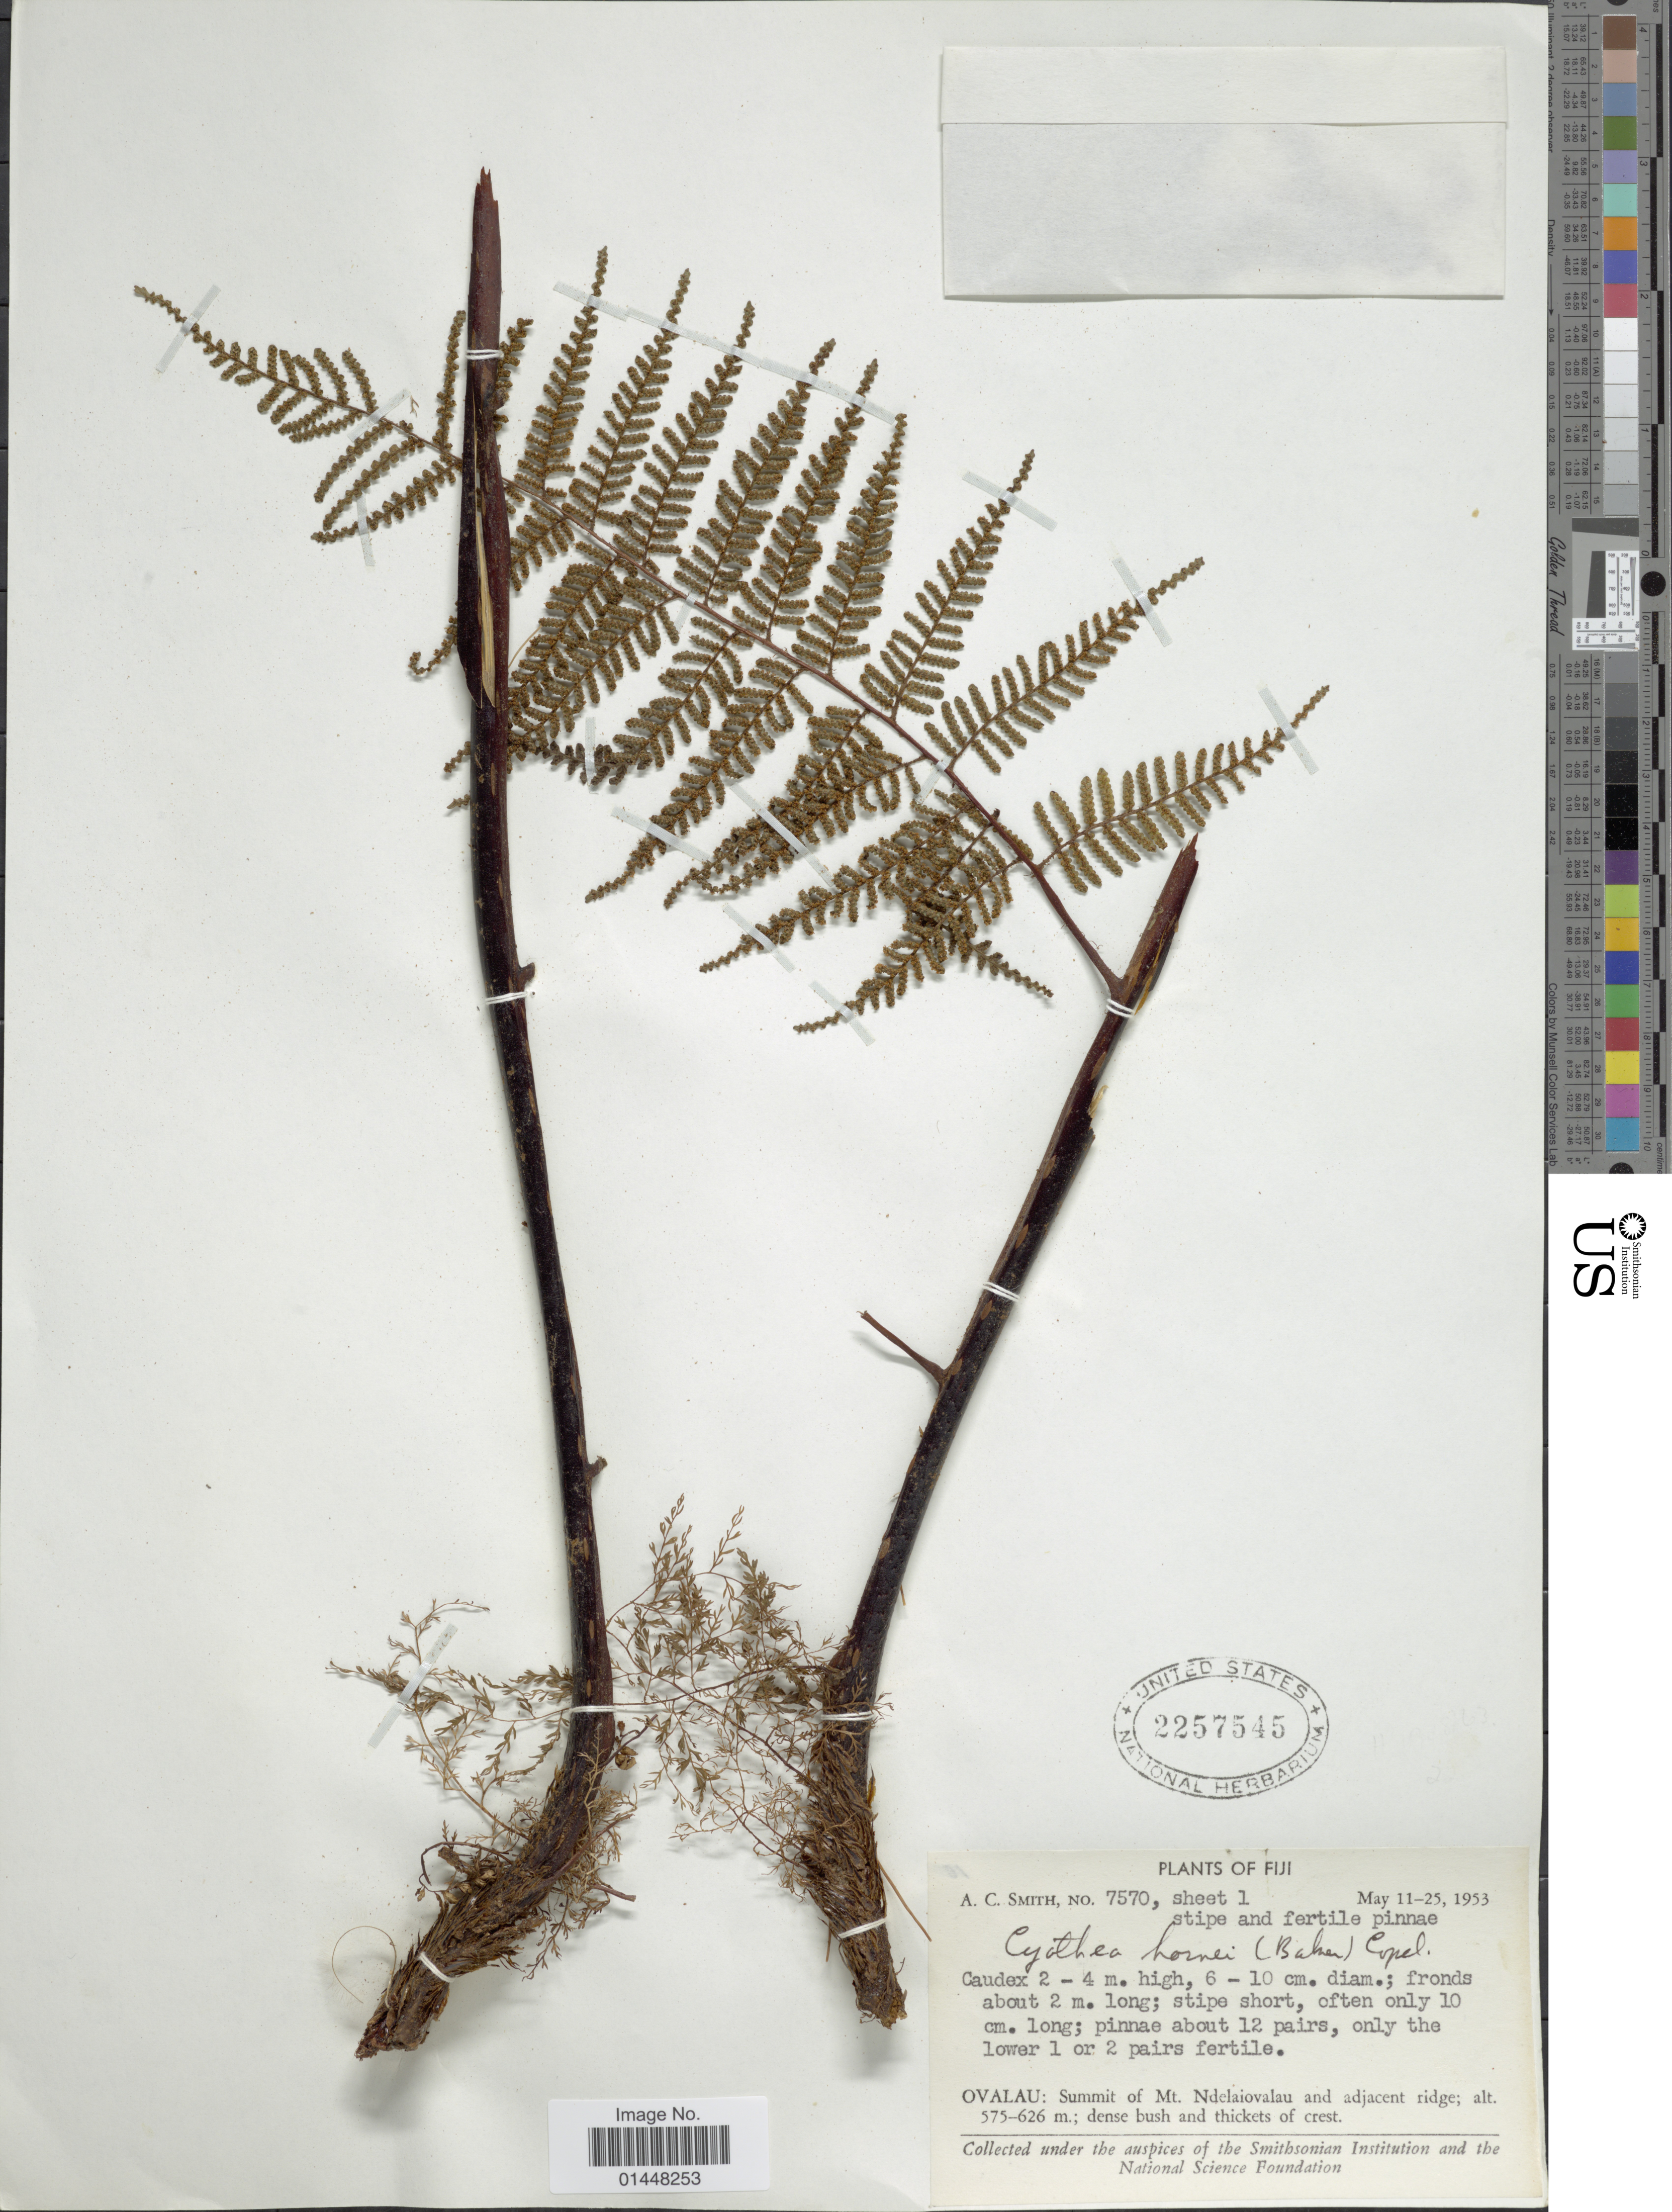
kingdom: Plantae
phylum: Tracheophyta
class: Polypodiopsida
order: Cyatheales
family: Cyatheaceae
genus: Gymnosphaera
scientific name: Gymnosphaera hornei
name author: (Baker) Copel.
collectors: A. C. Smith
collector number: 7570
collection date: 1953-05-11/1953-05-25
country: Fiji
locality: Ovalau: Summit of Mt. Ndelaiovalau and adjacent ridge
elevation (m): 575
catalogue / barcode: US 2257545